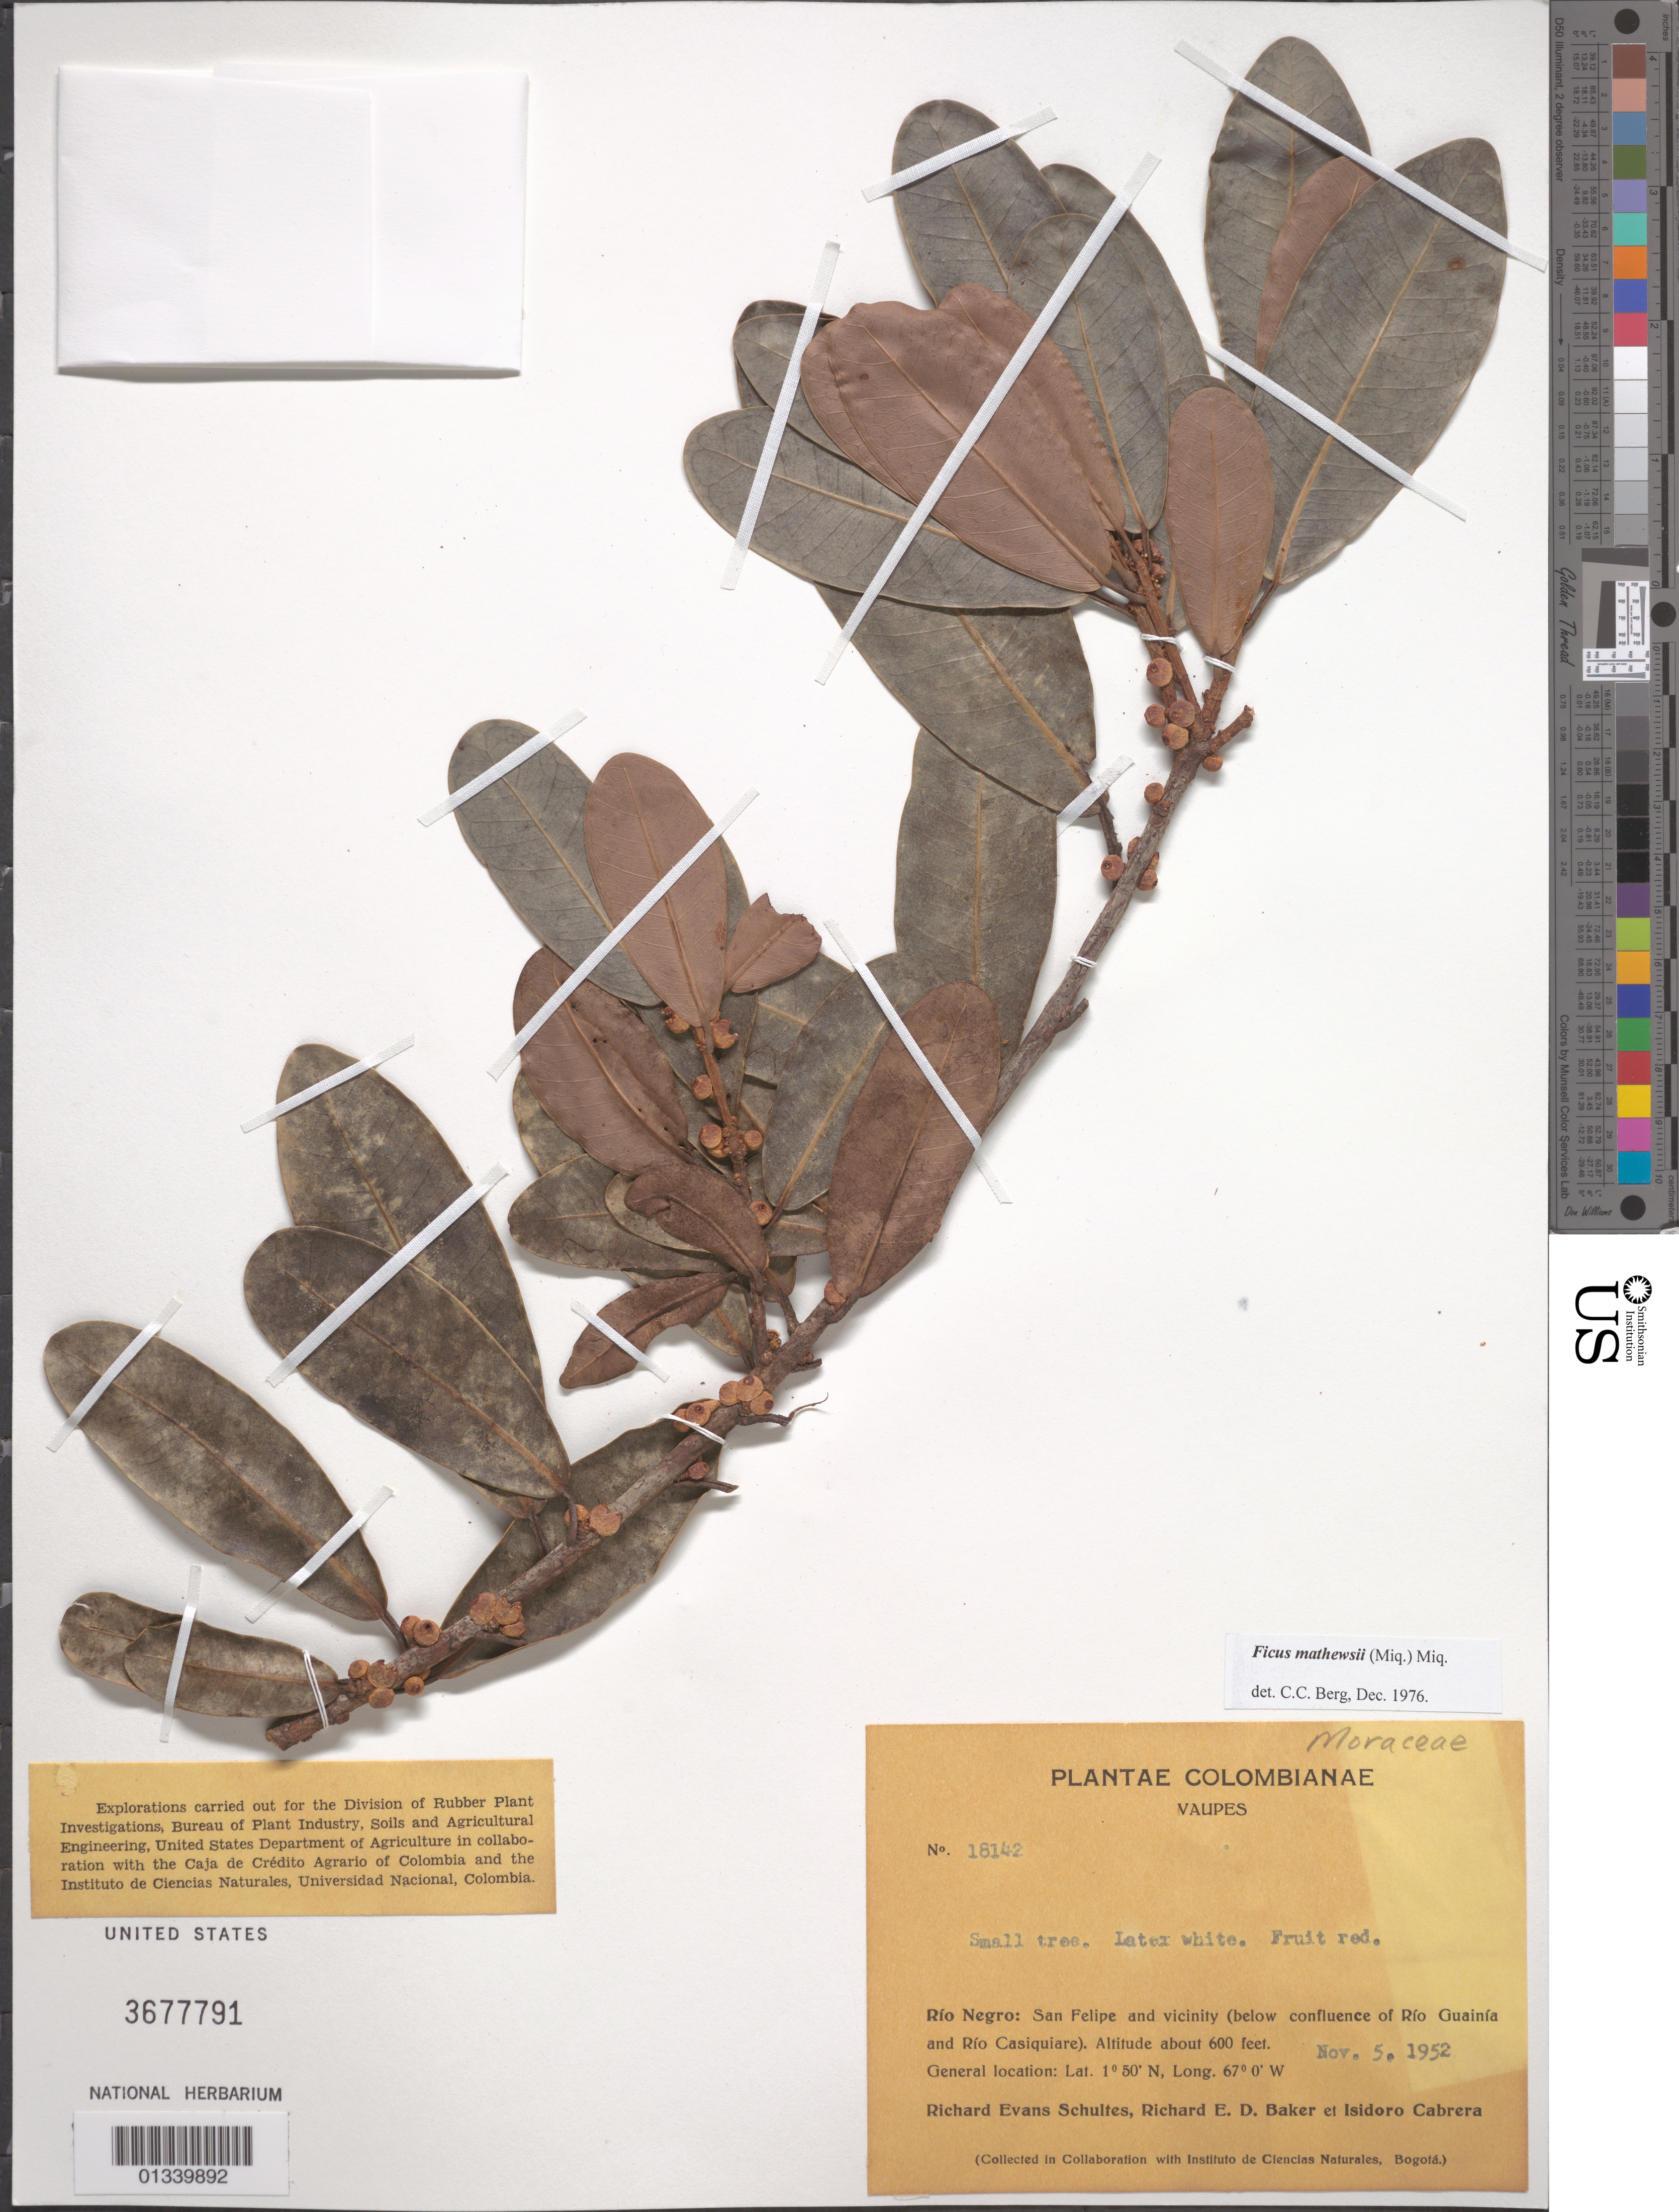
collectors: R. E. Schultes, R. E. D. Baker & I. Cabrera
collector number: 18142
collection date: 1952-11-05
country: Colombia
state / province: Vaupés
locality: Rio Negro: San felipe and vicinity (below confluence of Rio Guainia and Rio Casiquiare).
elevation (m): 183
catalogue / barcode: US 3677791